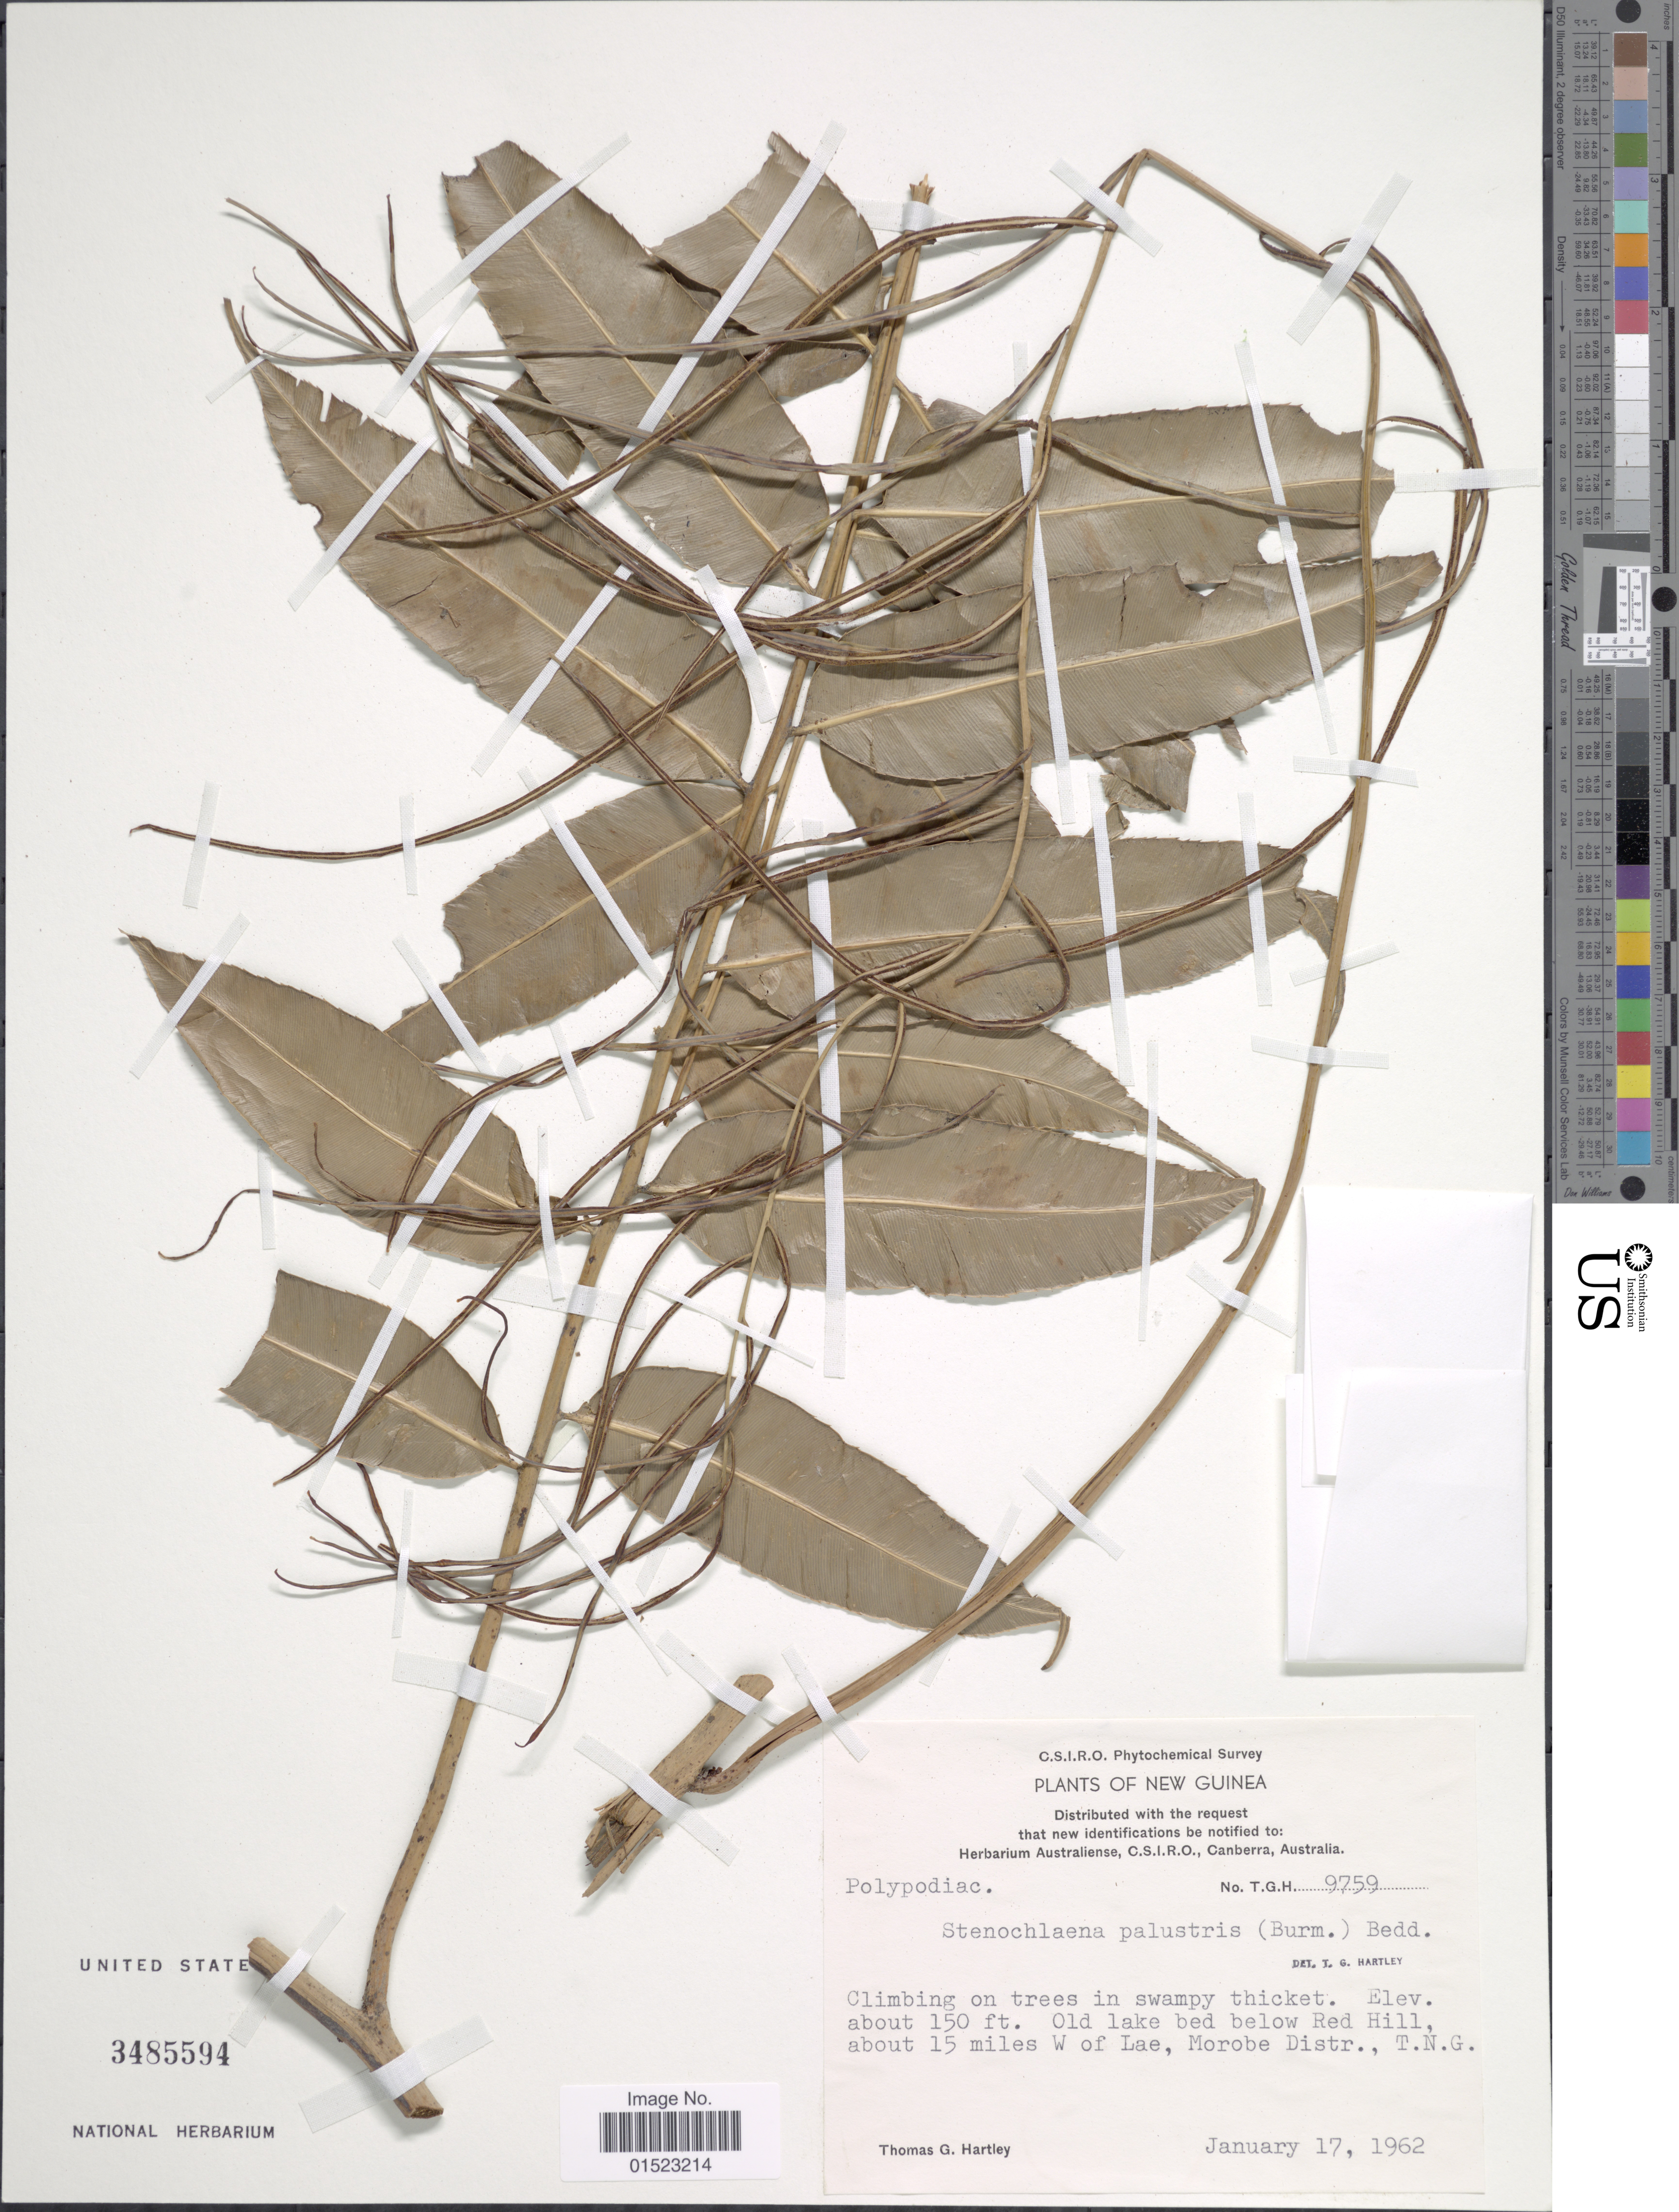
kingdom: Plantae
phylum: Tracheophyta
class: Polypodiopsida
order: Polypodiales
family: Blechnaceae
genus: Stenochlaena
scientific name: Stenochlaena palustris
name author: (Burm. f.) Bedd.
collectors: T. G. Hartley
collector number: T.G.H. 9759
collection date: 1962-01-17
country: Papua New Guinea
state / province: Morobe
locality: Old lake bed below Red Hill, about 15 miles W of Lae, T.N.G.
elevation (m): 46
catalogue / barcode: US 3485594